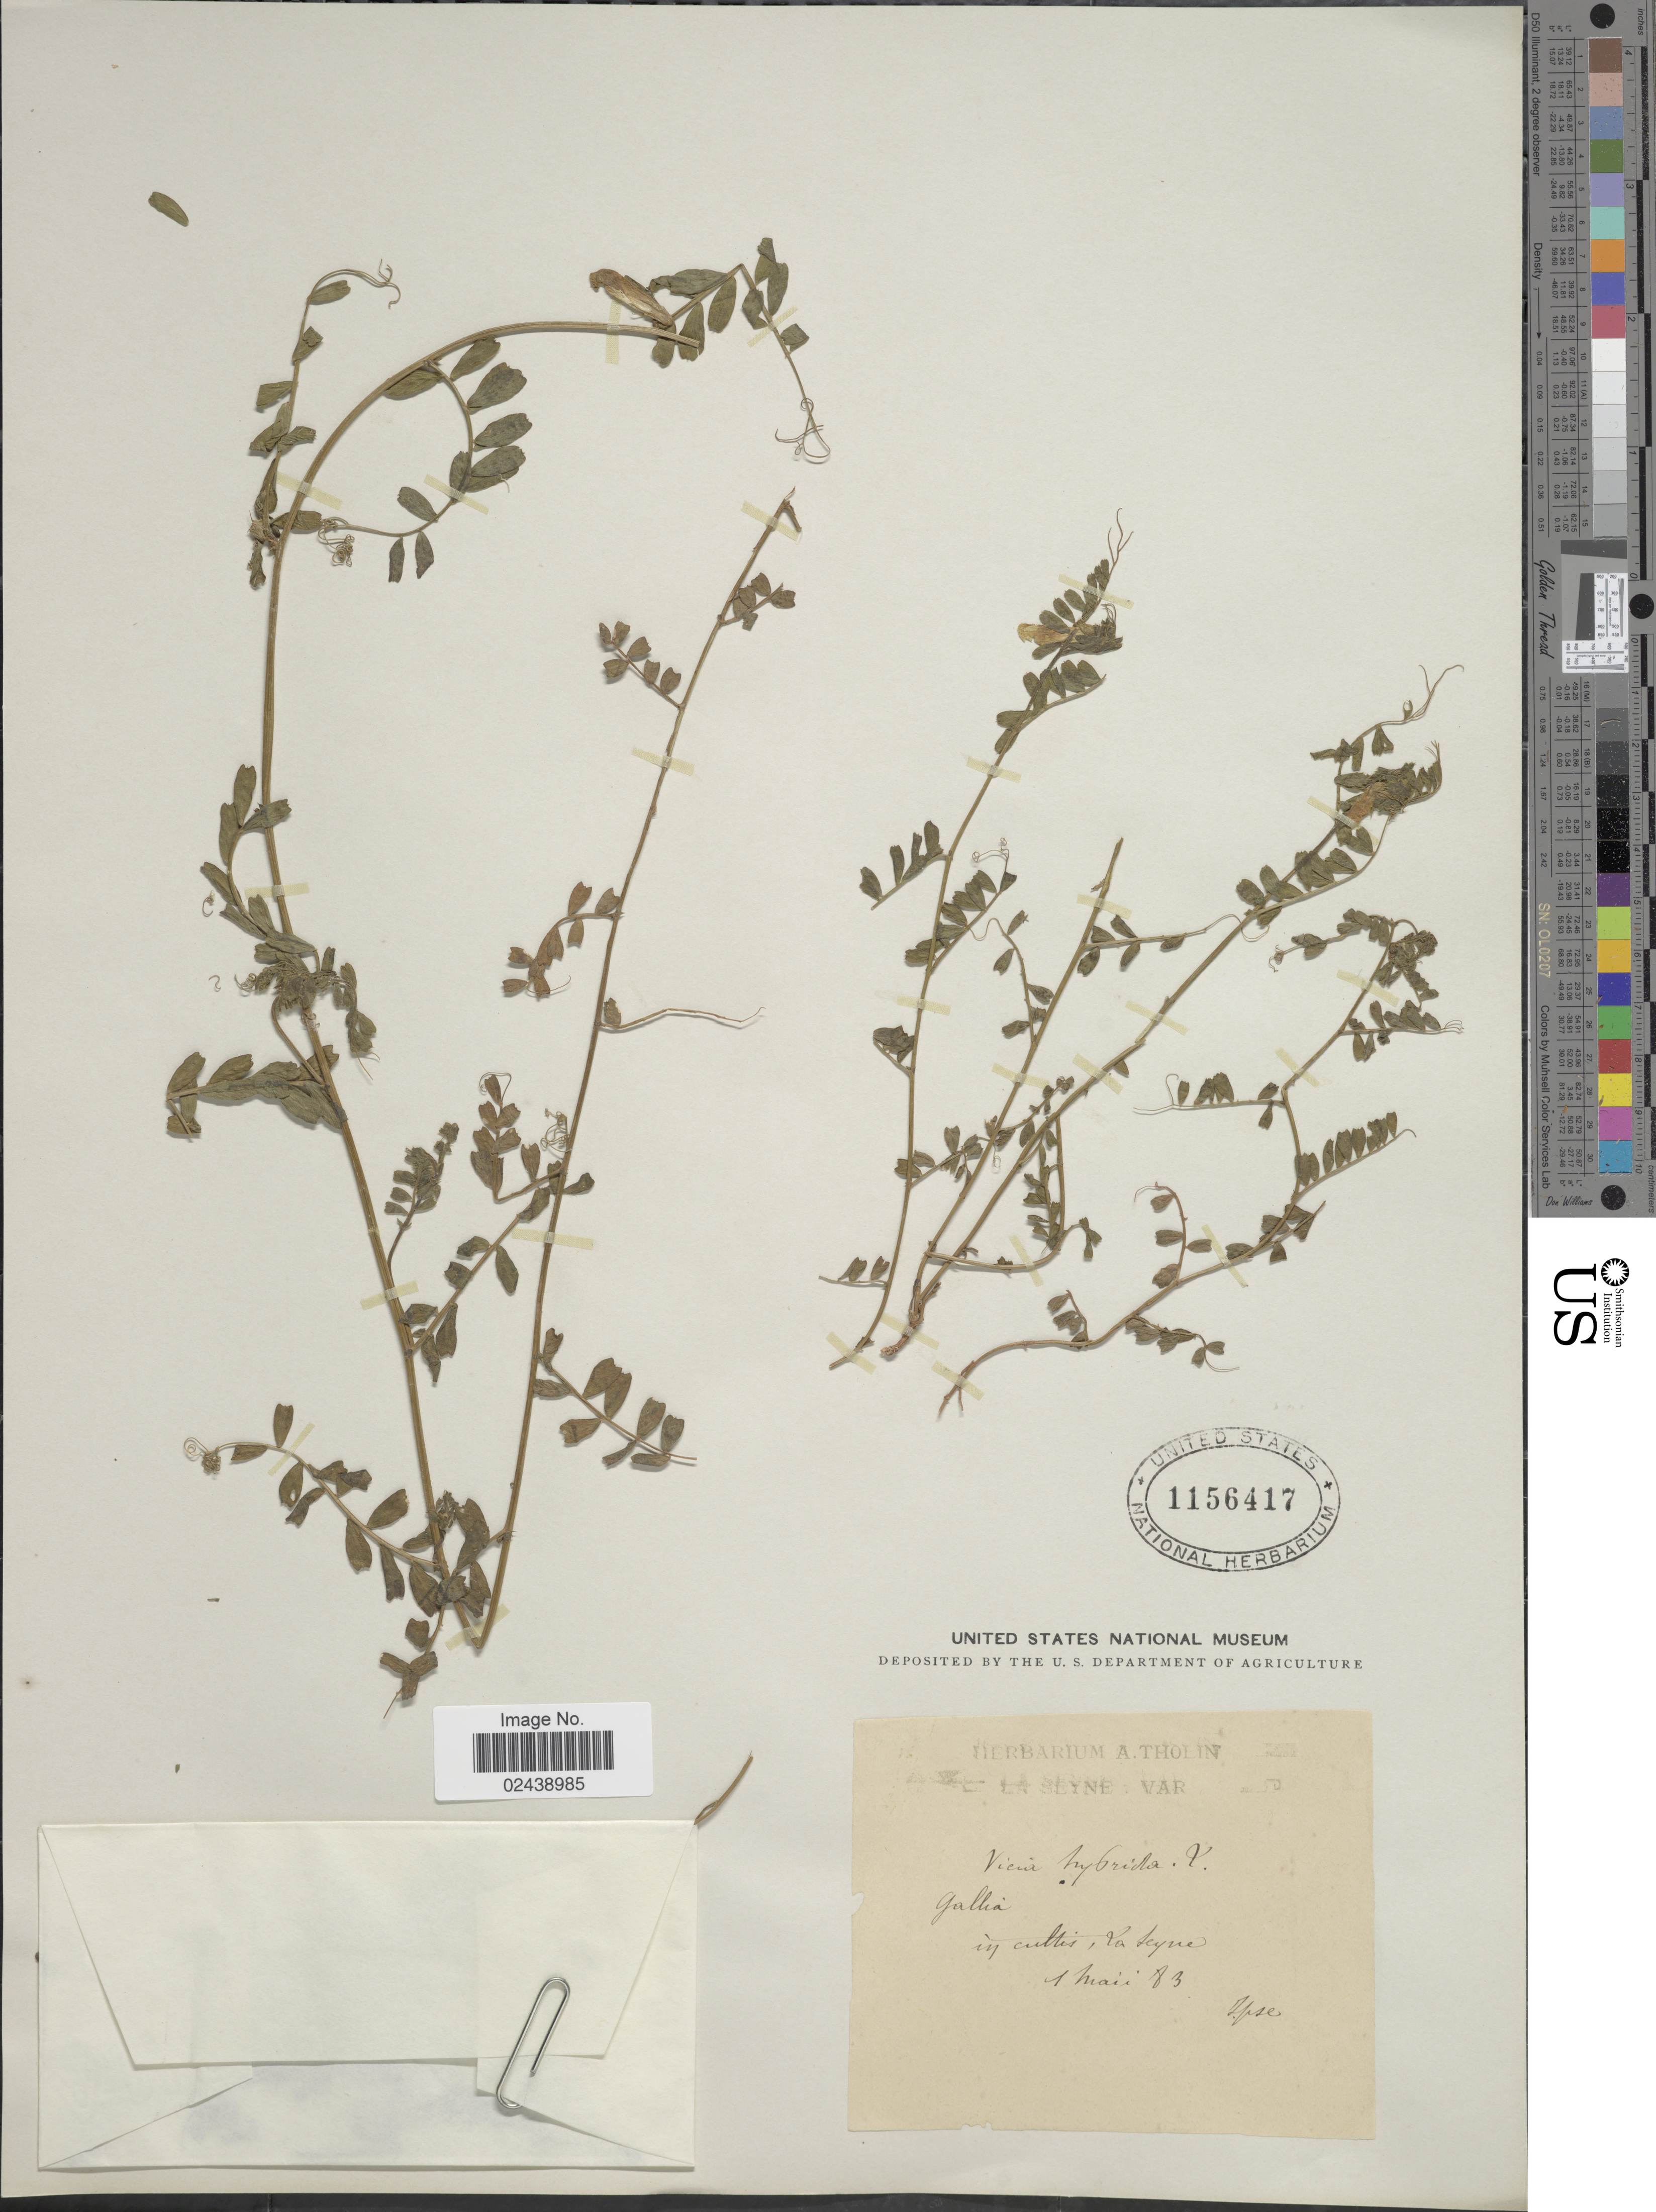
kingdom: Plantae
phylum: Tracheophyta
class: Magnoliopsida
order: Fabales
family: Fabaceae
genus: Vicia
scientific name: Vicia hybrida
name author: L.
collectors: -. Ipse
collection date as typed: Transcribed d/m/y: 1/5/83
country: France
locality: In cultis, La Leyne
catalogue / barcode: US 1156417